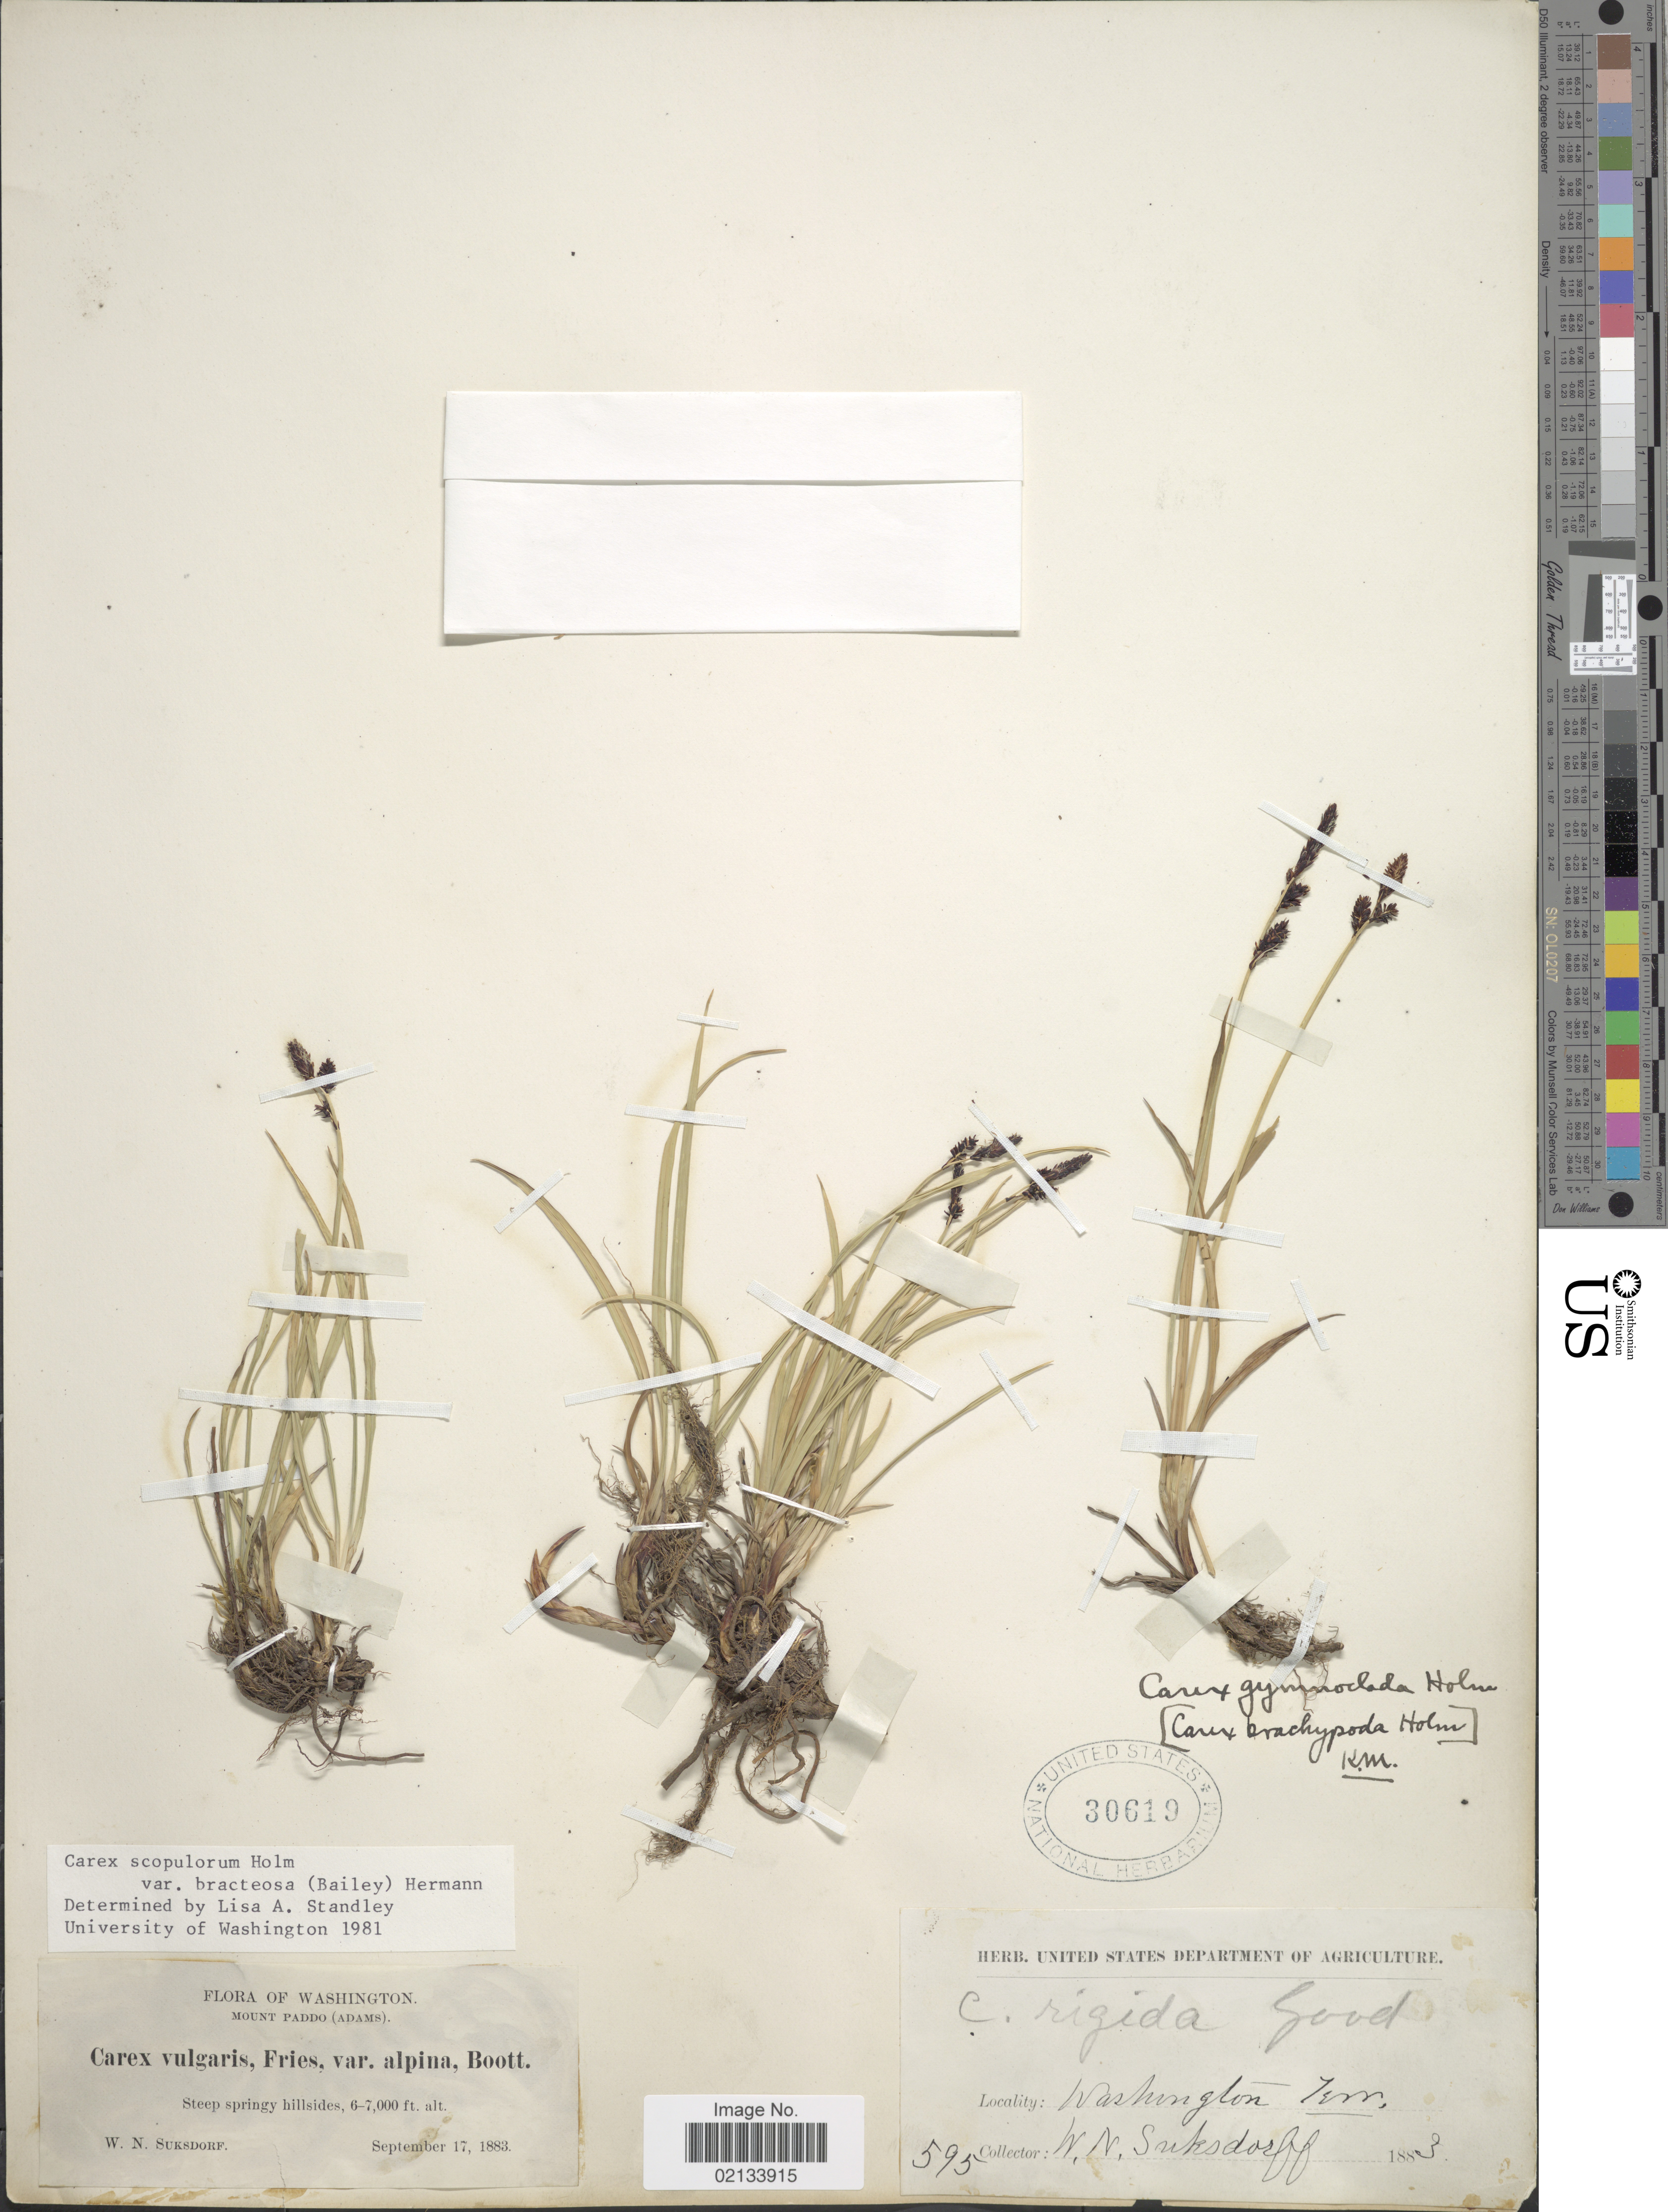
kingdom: Plantae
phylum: Tracheophyta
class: Liliopsida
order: Poales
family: Cyperaceae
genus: Carex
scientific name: Carex scopulorum var. bracteosa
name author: (L.H. Bailey) F.J. Herm.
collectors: W. N. Suksdorf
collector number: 595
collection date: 1883-09-17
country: United States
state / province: Tennessee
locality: Mount Paddo (Adams), Steep springy hillsides.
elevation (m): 1829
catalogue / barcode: US 30619